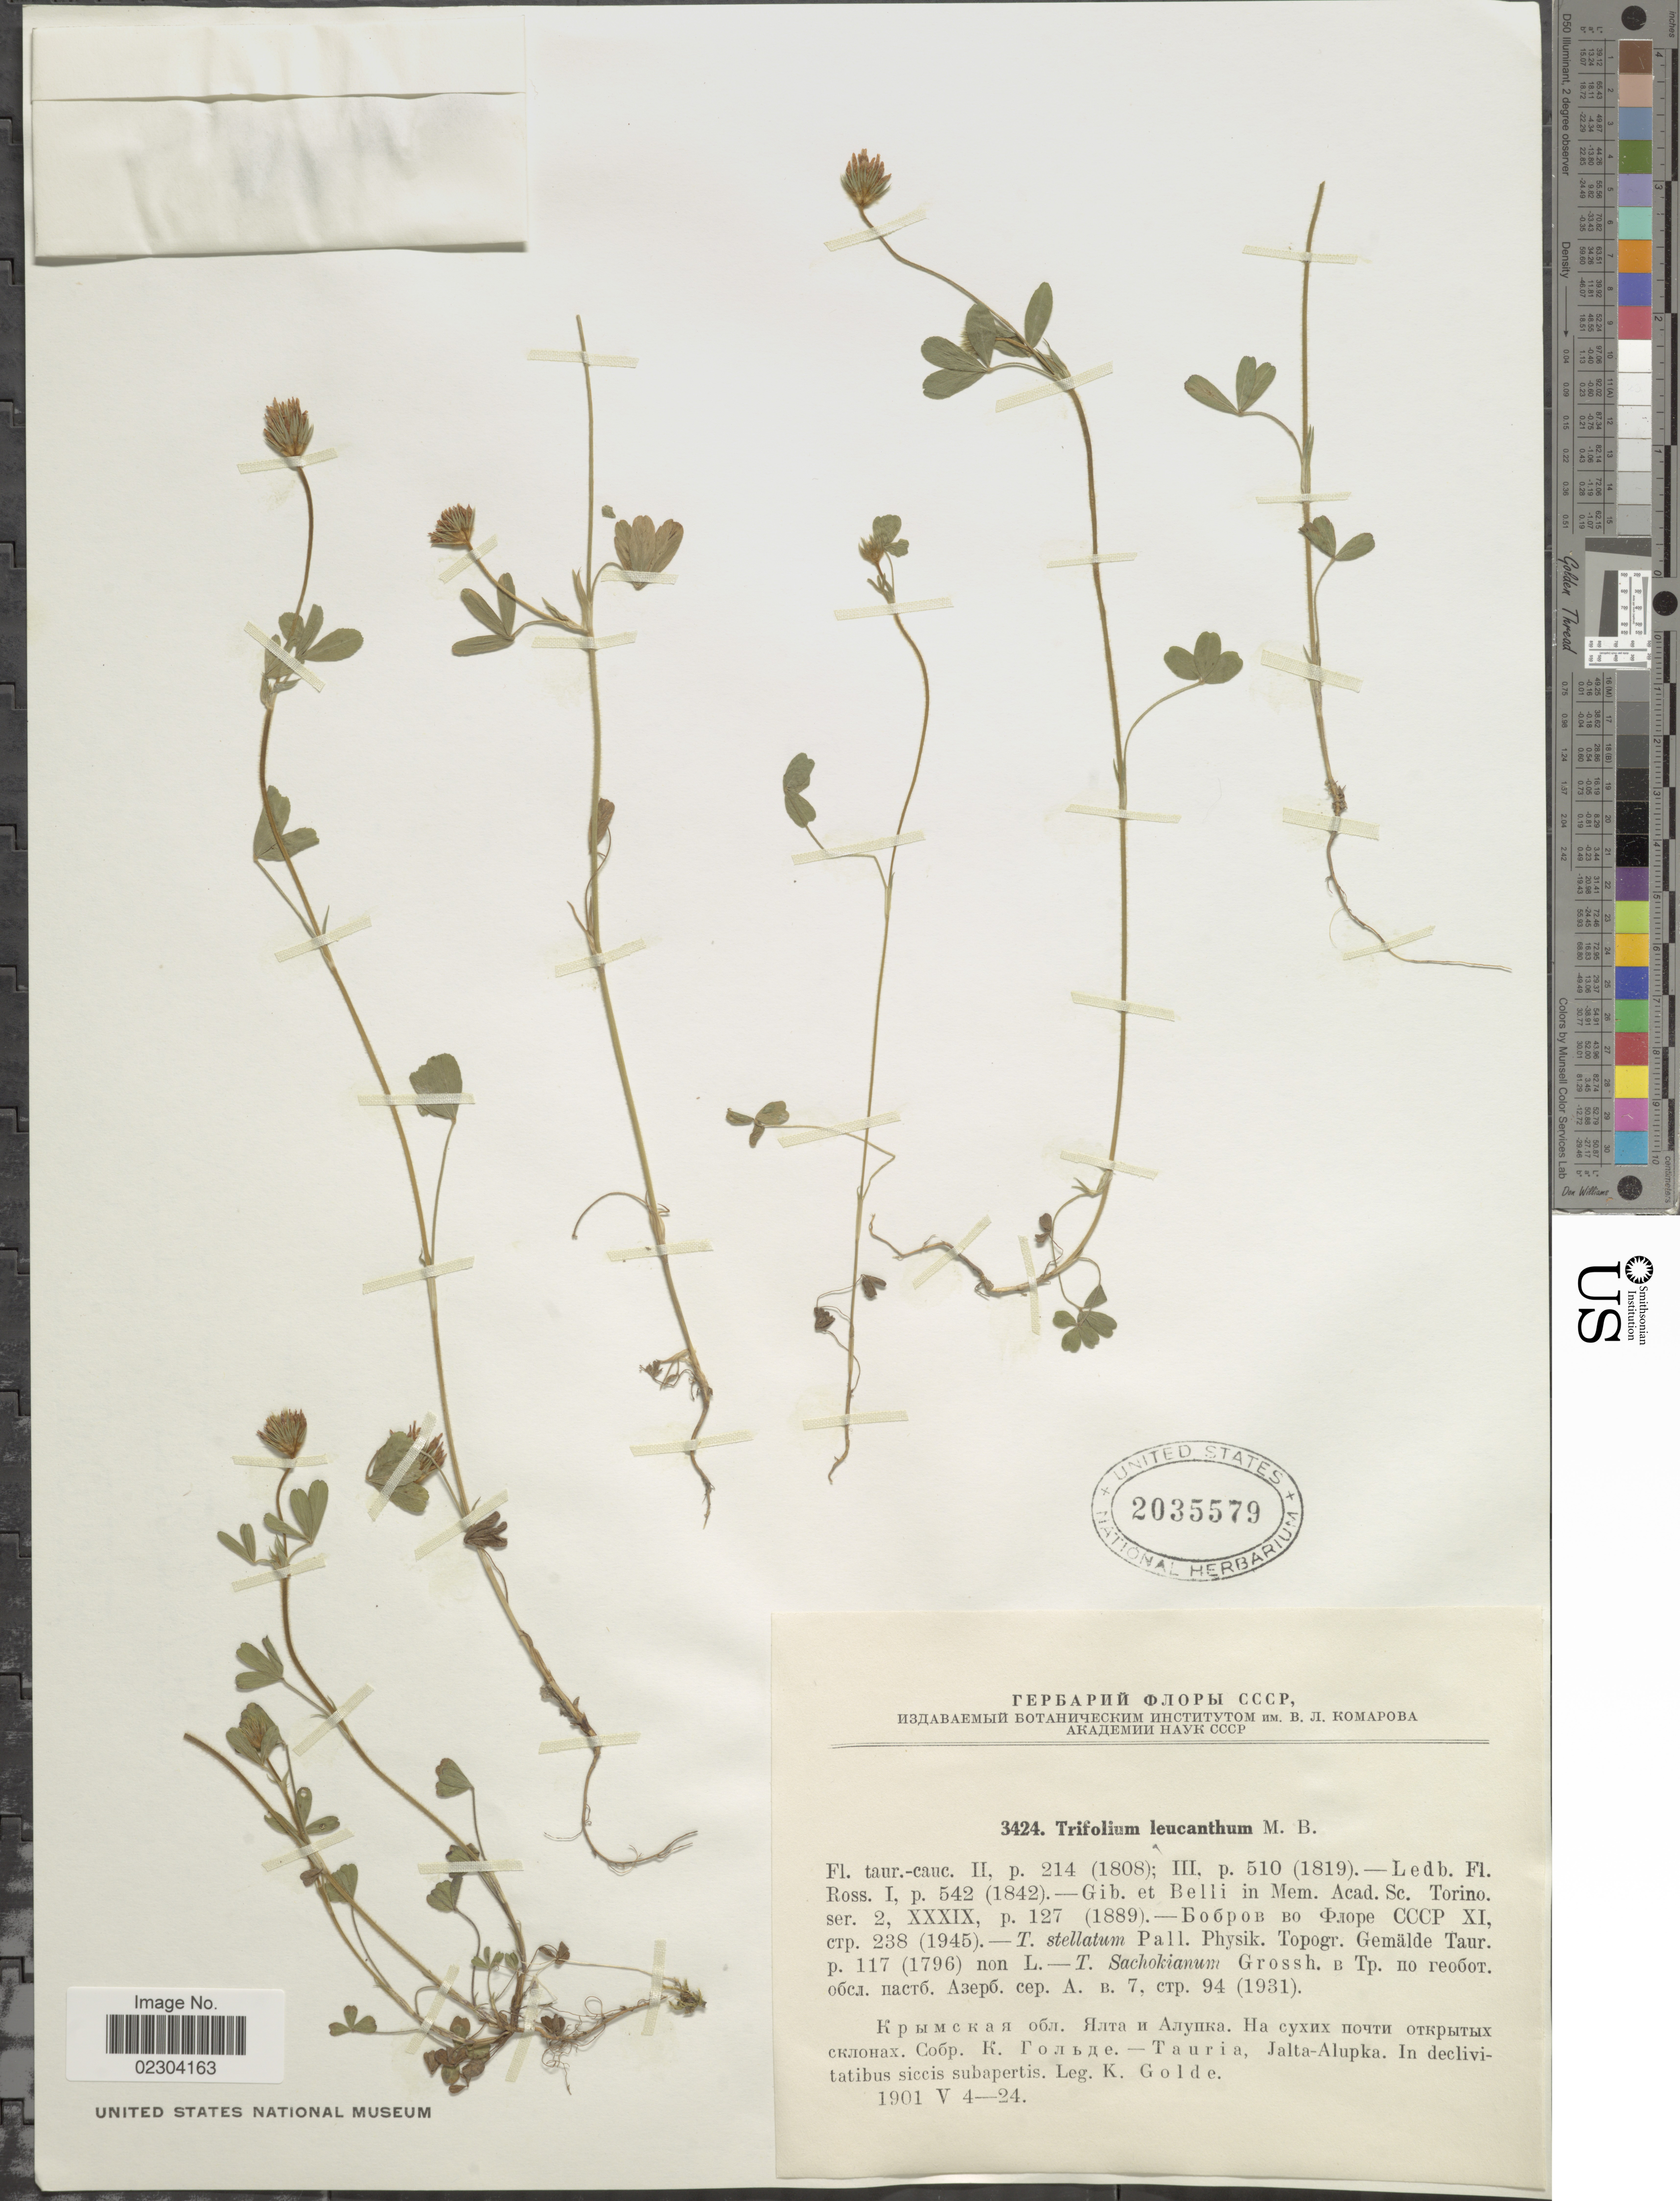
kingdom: Plantae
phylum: Tracheophyta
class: Magnoliopsida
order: Fabales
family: Fabaceae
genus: Trifolium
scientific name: Trifolium leucanthum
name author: M. Bieb.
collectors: K. Golde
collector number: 3424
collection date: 1901-05-04/1901-05-24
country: Ukraine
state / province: Crimea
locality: Tauria, Jalta- Alupka. In declivitatibus siccis subapertis.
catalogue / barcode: US 2035579